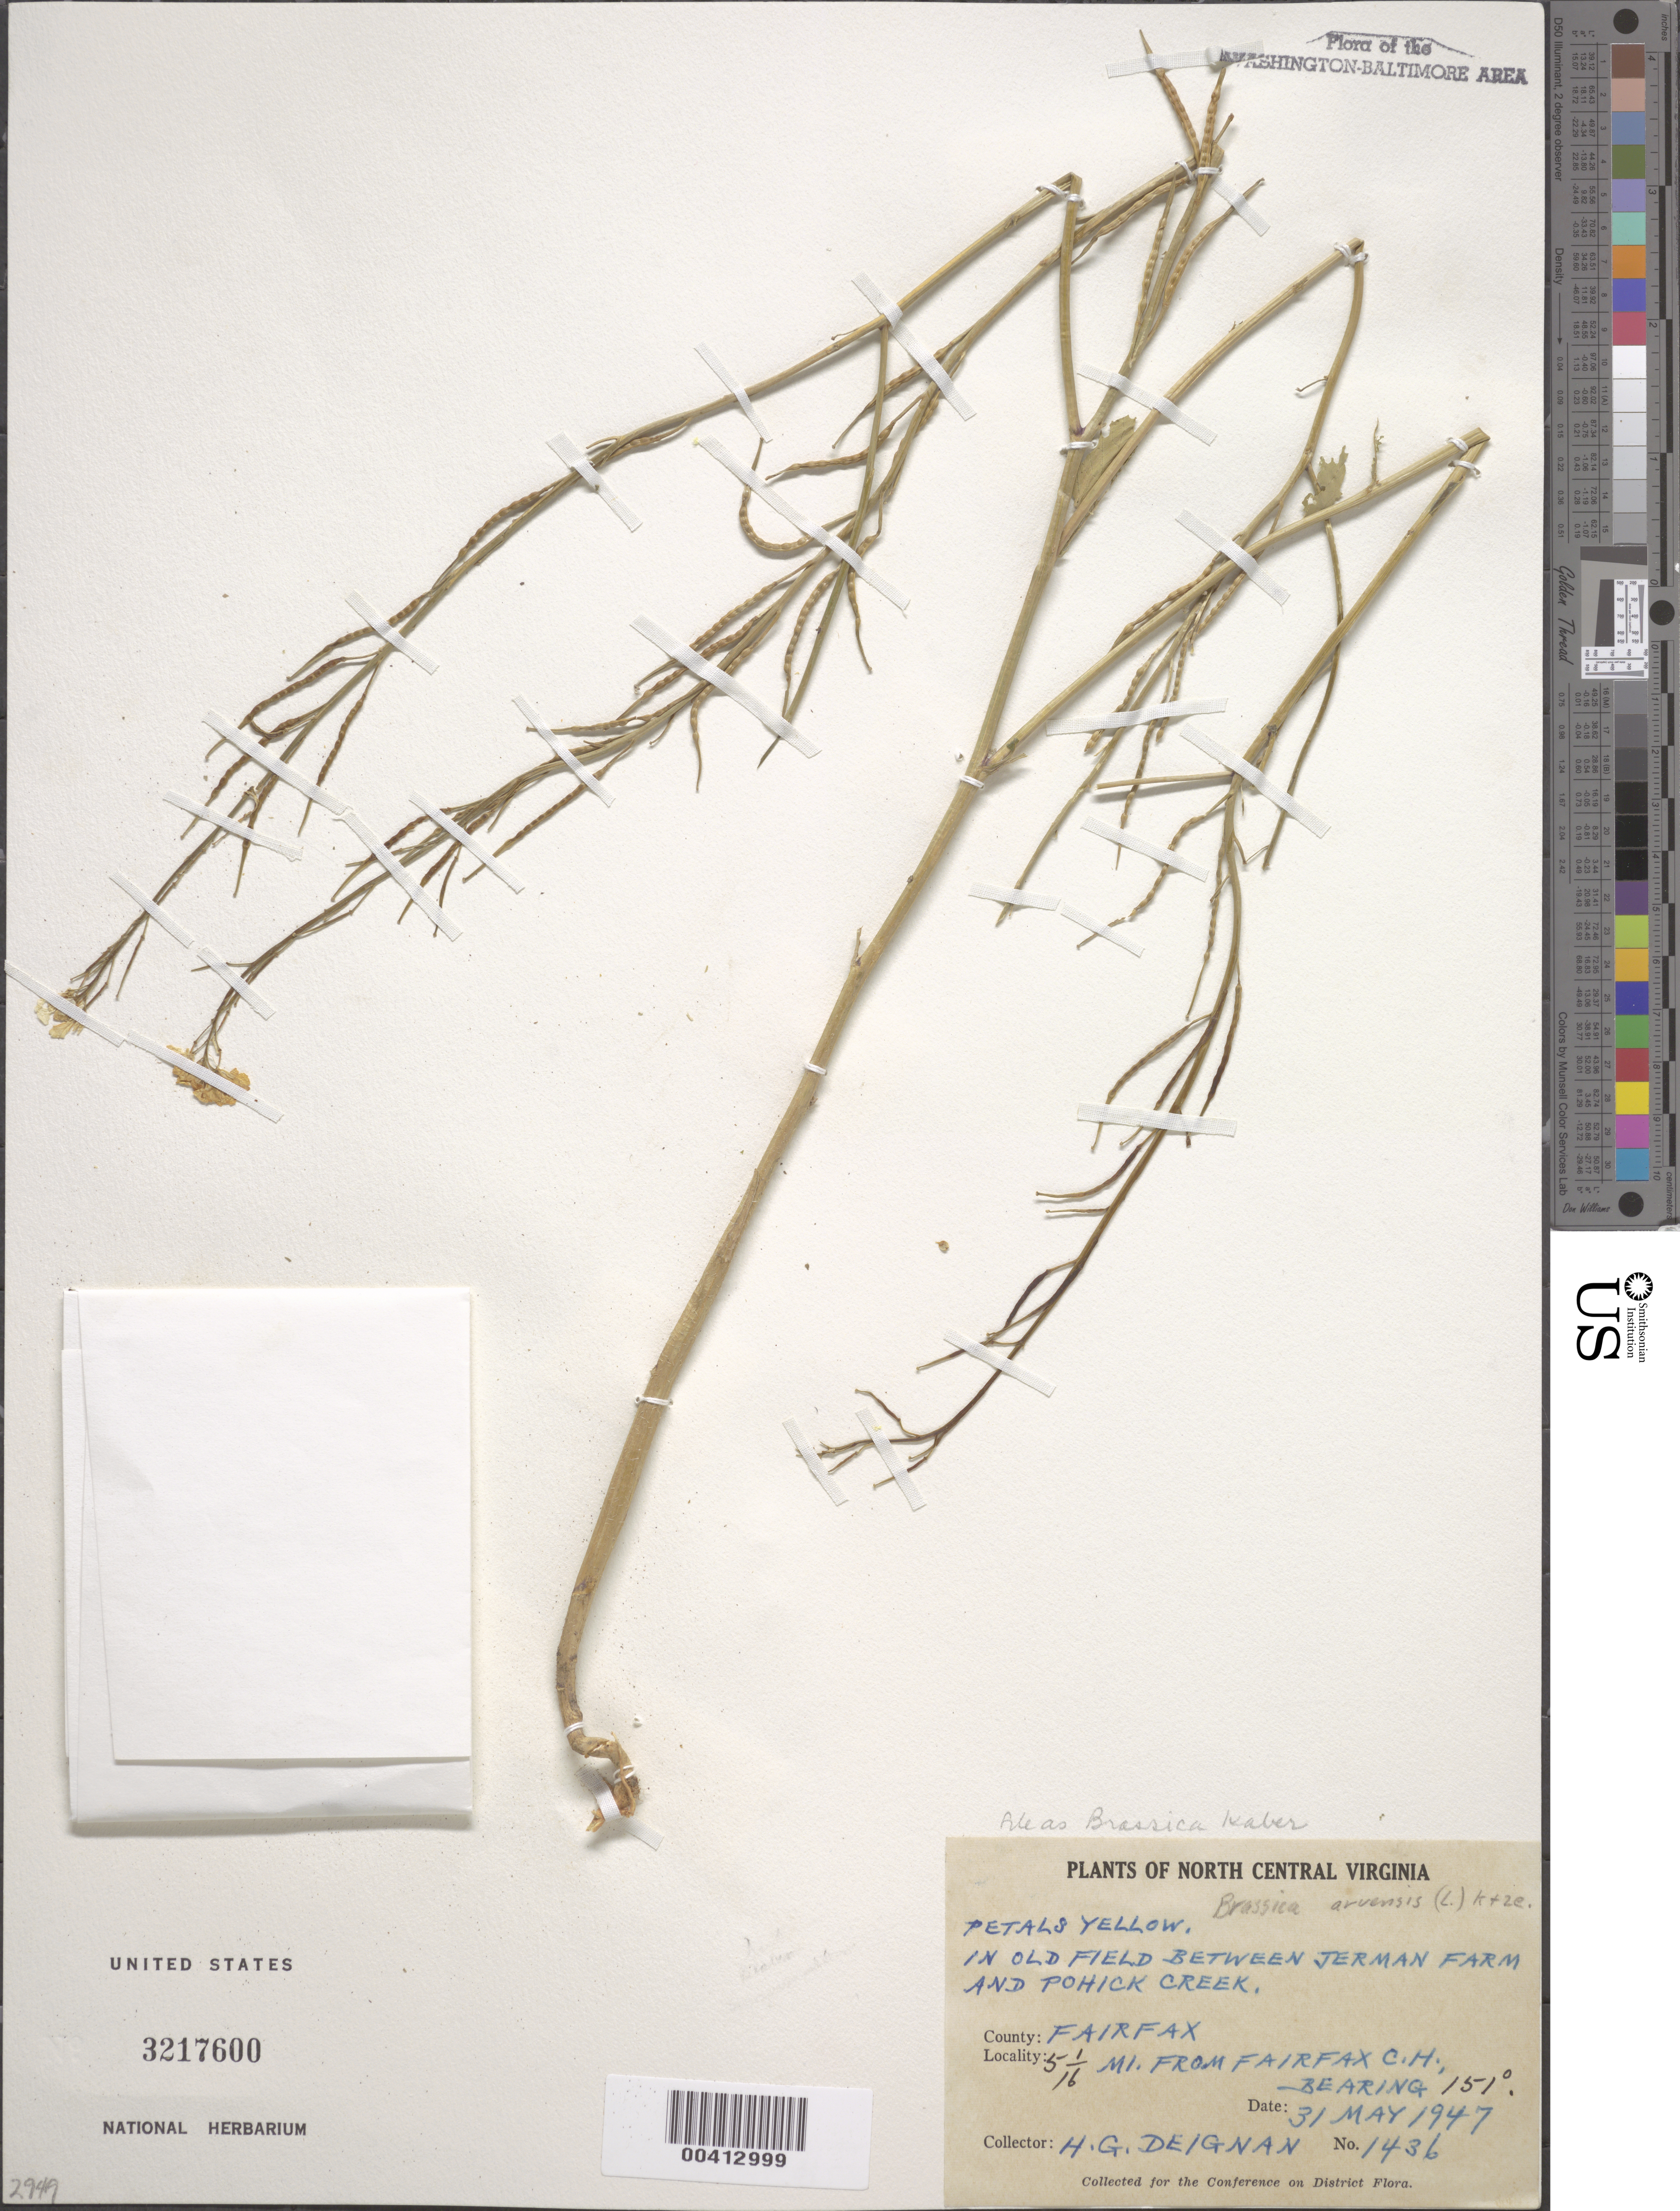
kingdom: Plantae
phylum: Tracheophyta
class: Magnoliopsida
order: Brassicales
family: Brassicaceae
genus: Sinapis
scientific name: Sinapis arvensis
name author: L.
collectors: H. Deignan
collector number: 1436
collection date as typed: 31 May 1947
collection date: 1947-05-31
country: United States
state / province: Virginia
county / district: Fairfax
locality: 5 1/16 mi. from Fairfax County Courthouse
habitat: On bank of road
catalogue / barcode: US 3217600